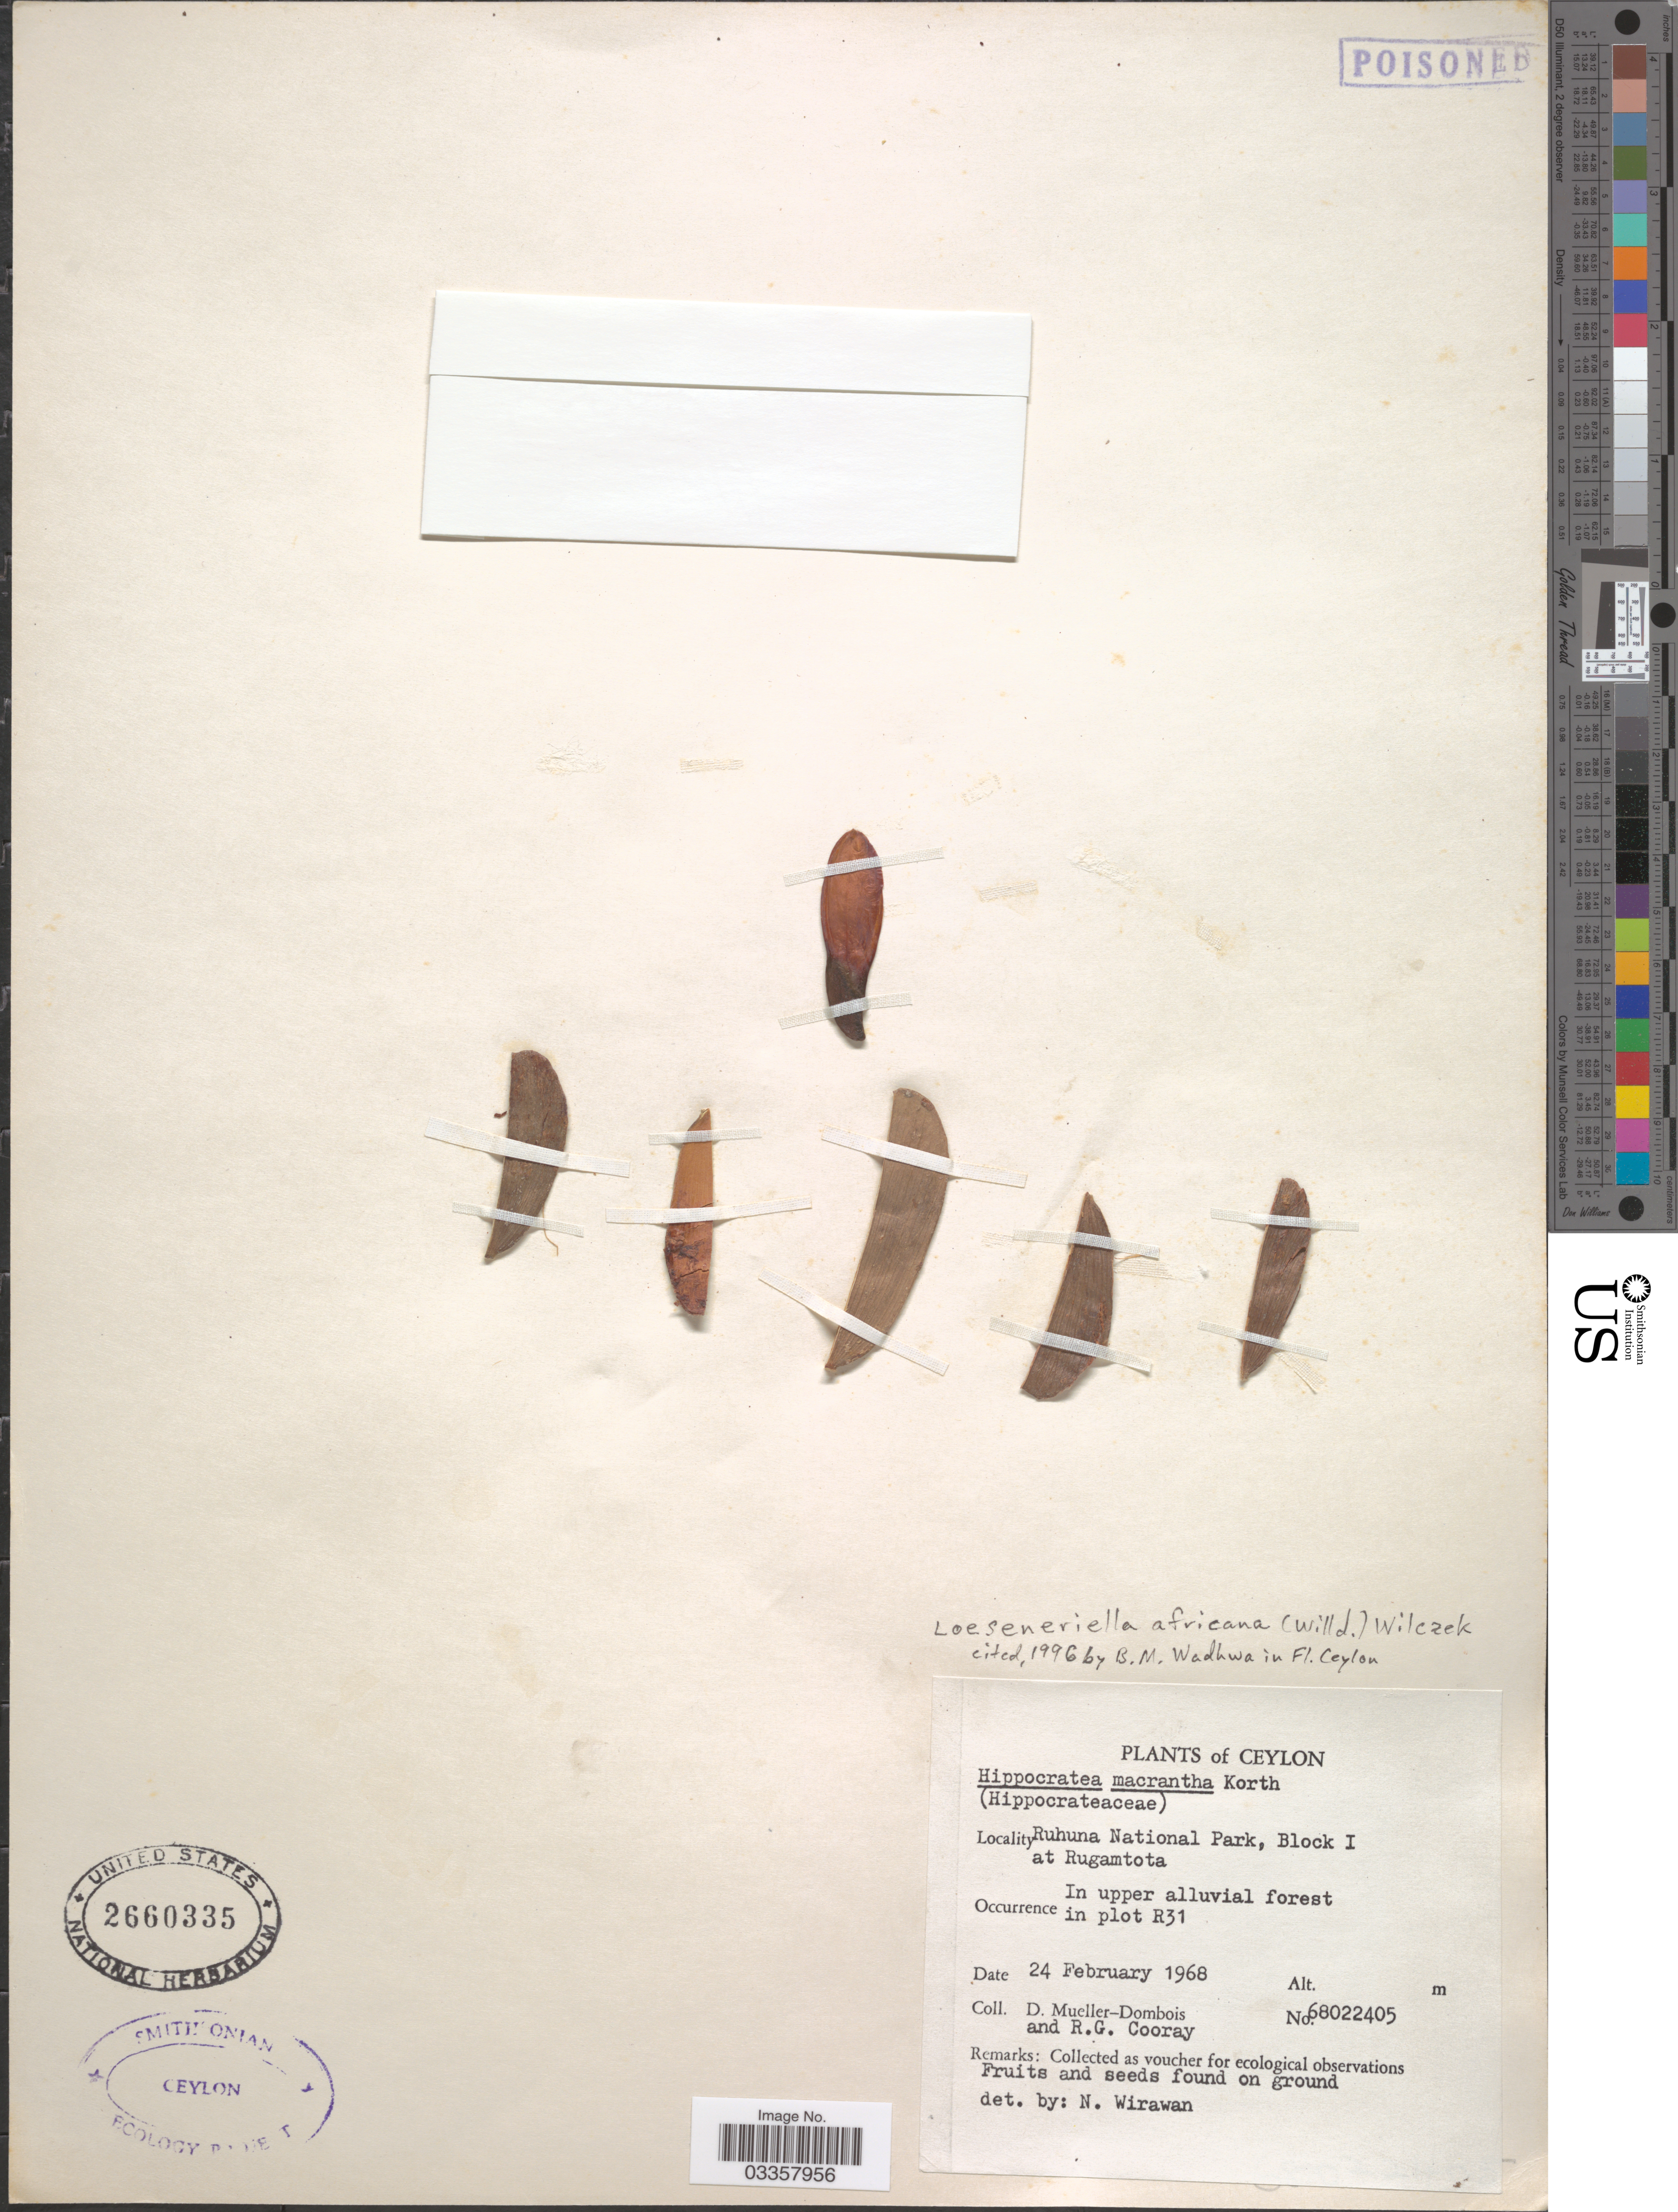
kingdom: Plantae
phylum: Tracheophyta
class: Magnoliopsida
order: Celastrales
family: Celastraceae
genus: Loeseneriella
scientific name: Loeseneriella africana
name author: (Willd.) R. Wilczek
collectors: D. Mueller-Dombois & R. Cooray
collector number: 68022405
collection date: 1968-02-24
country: Sri Lanka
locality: Ceylon. Ruhuna National Park, Block I at Rugamtota. In upper alluvial forest in plot R31.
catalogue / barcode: US 2660335